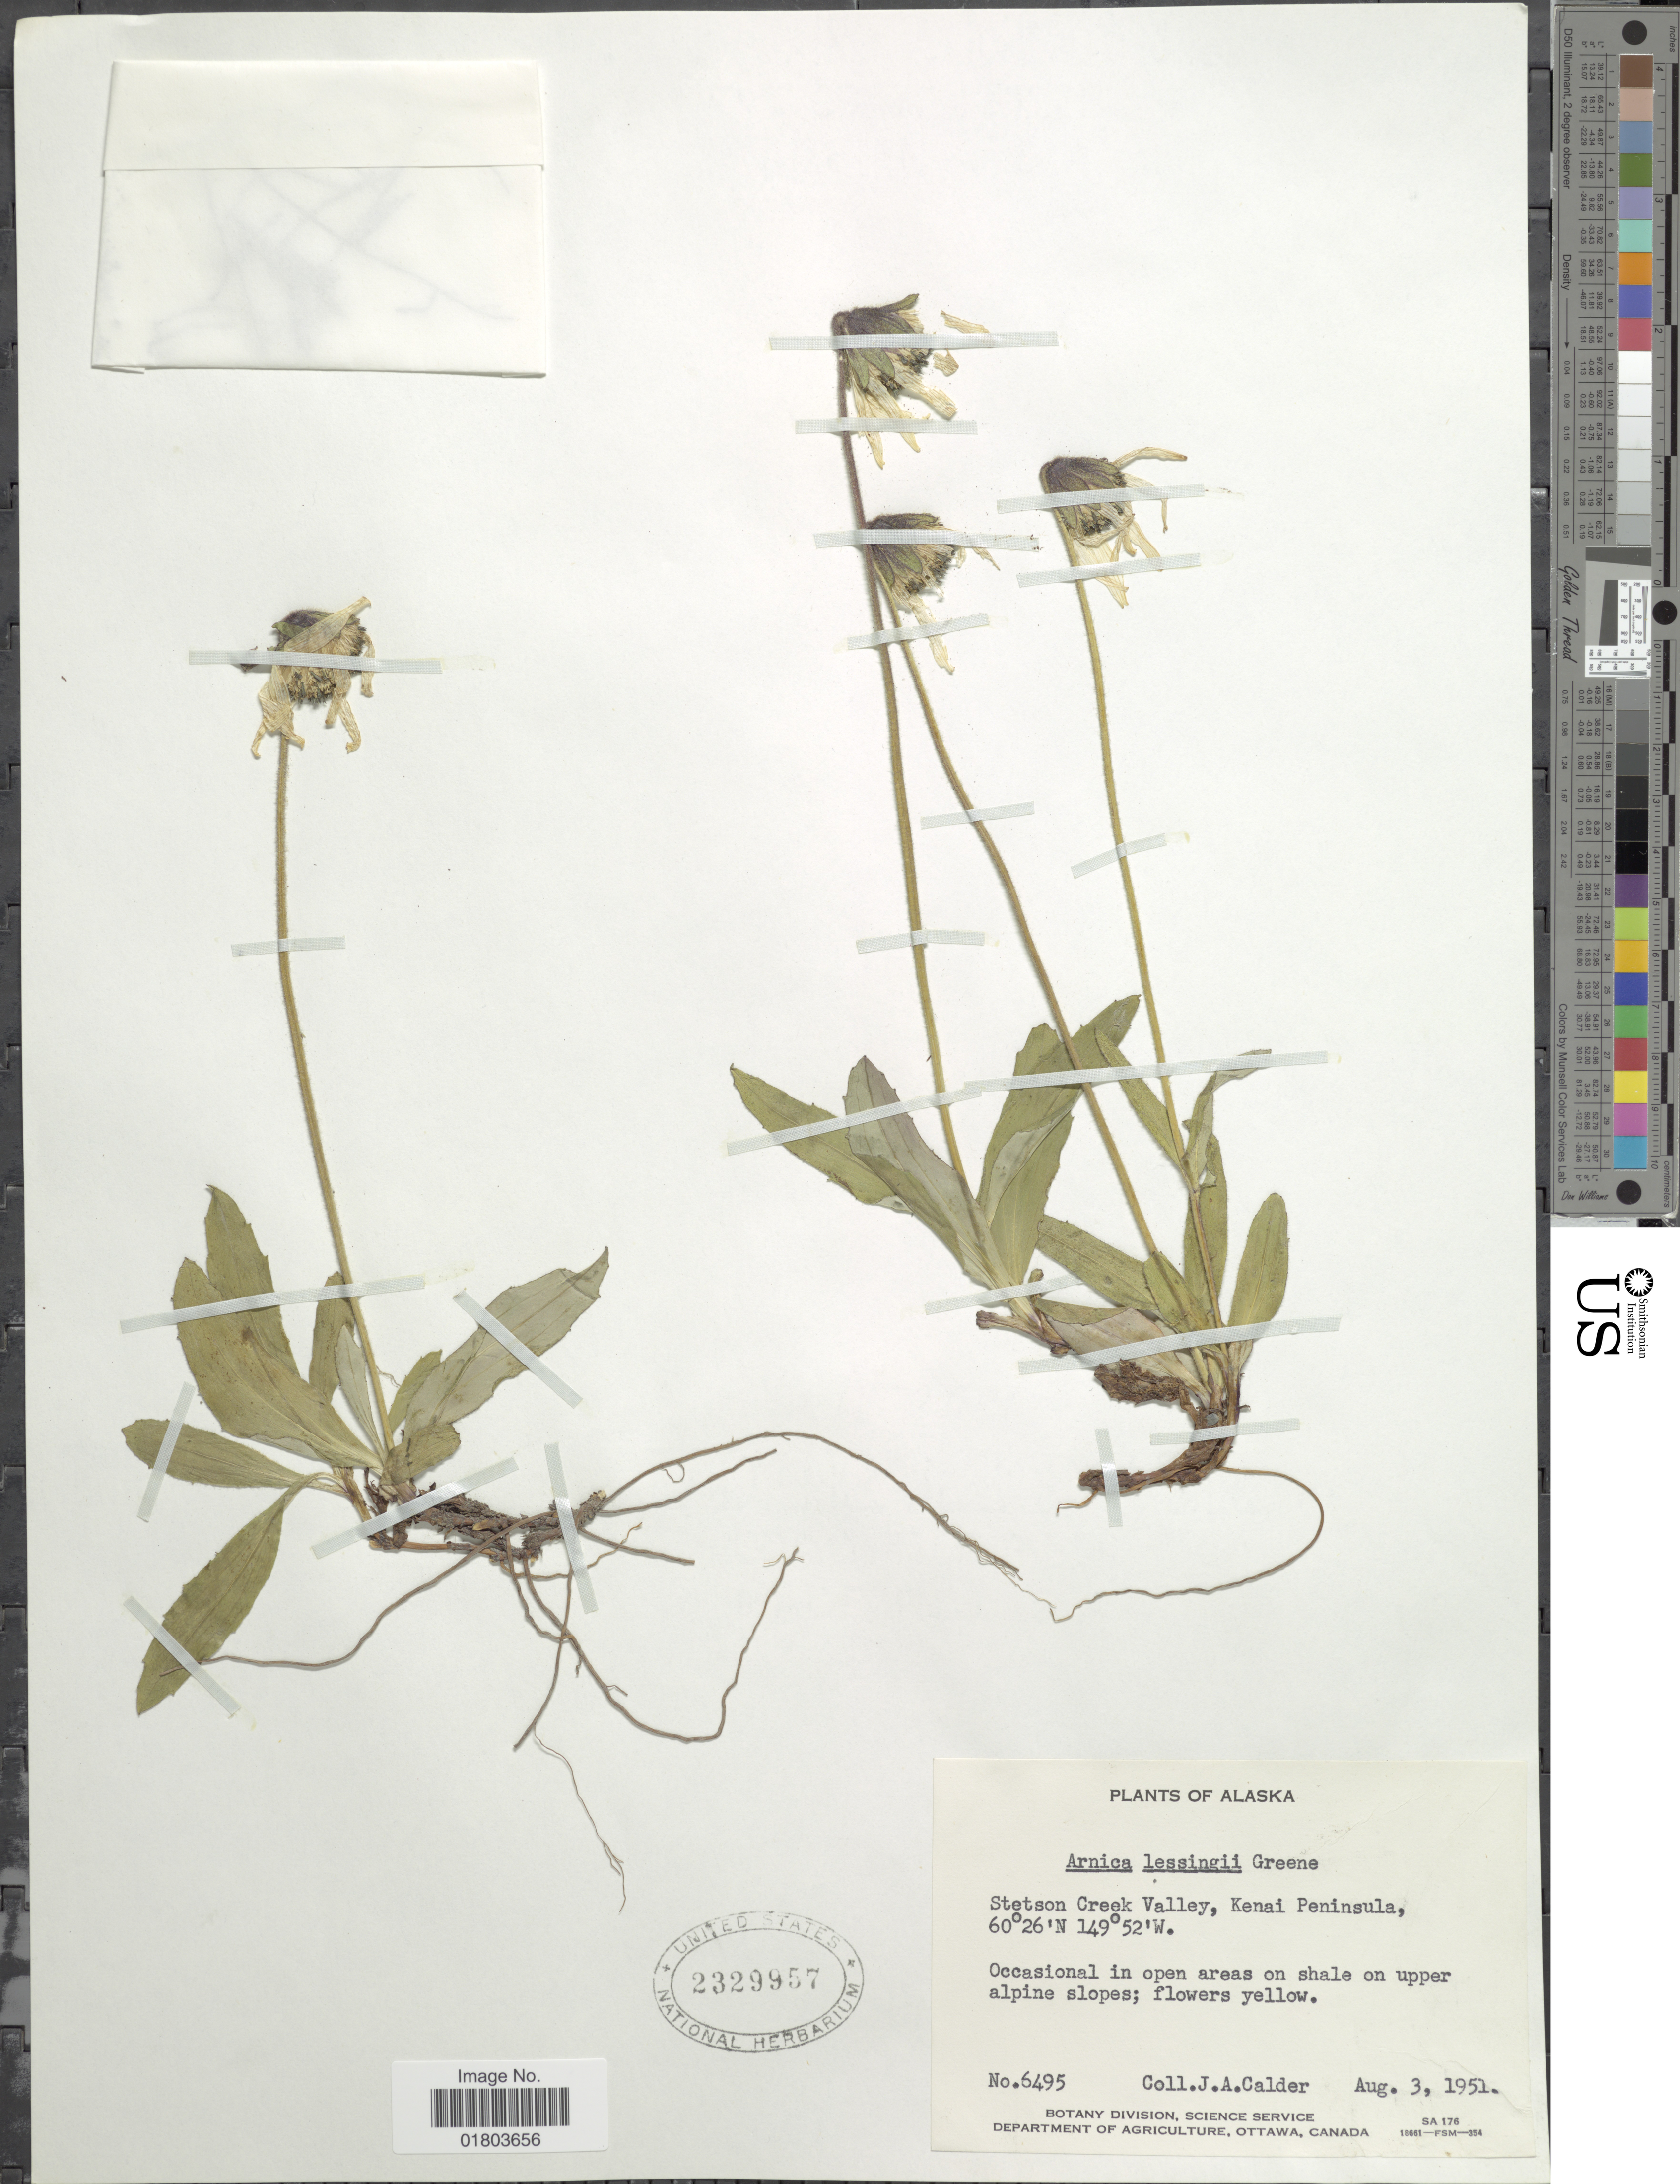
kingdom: Plantae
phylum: Tracheophyta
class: Magnoliopsida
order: Asterales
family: Asteraceae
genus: Arnica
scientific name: Arnica lessingii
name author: (Torr. & A. Gray) Greene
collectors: J. A. Calder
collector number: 6495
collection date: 1951-08-03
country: United States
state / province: Alaska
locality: Stetson Creek Valley, Kenai Peninsula, Occasional in open areas on shale on upper alpine slopes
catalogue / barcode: US 2329957